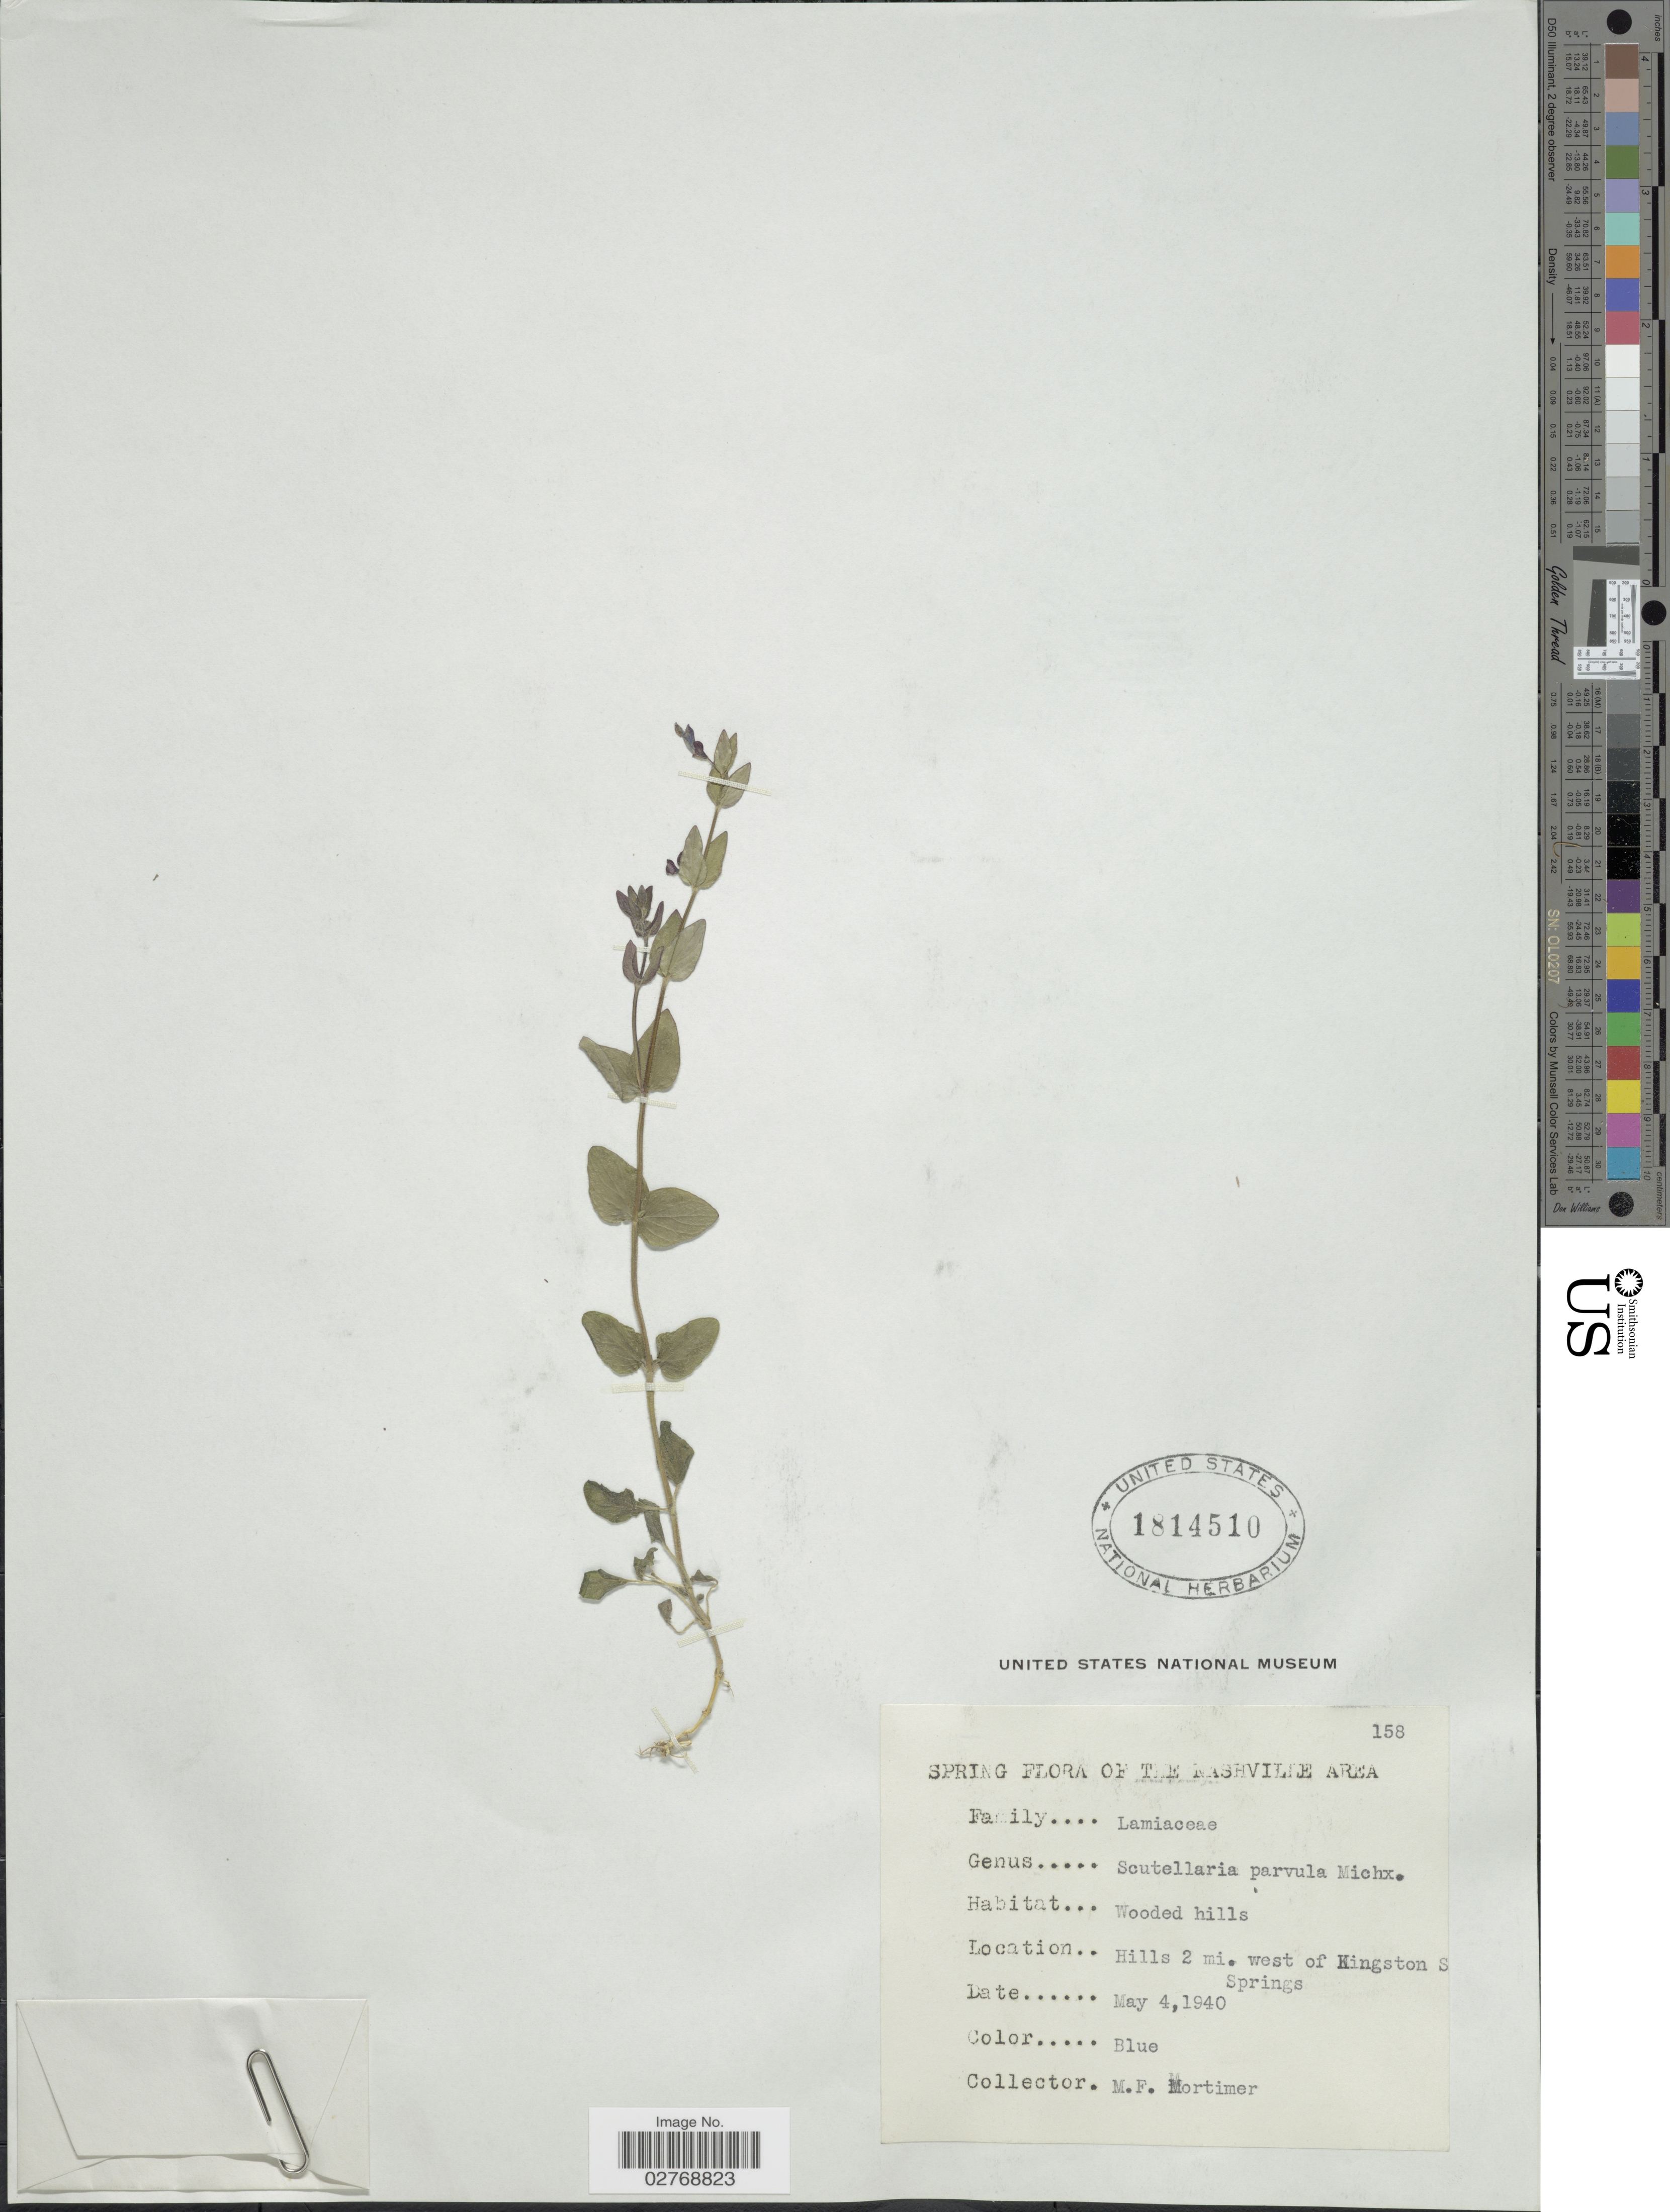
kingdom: Plantae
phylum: Tracheophyta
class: Magnoliopsida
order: Lamiales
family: Lamiaceae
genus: Scutellaria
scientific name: Scutellaria parvula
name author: Michx.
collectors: M. Mortimer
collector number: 158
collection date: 1940-05-04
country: United States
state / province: Tennessee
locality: The Nashville area. Hills 2 mi. west of Kingston S Springs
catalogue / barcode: US 1814510